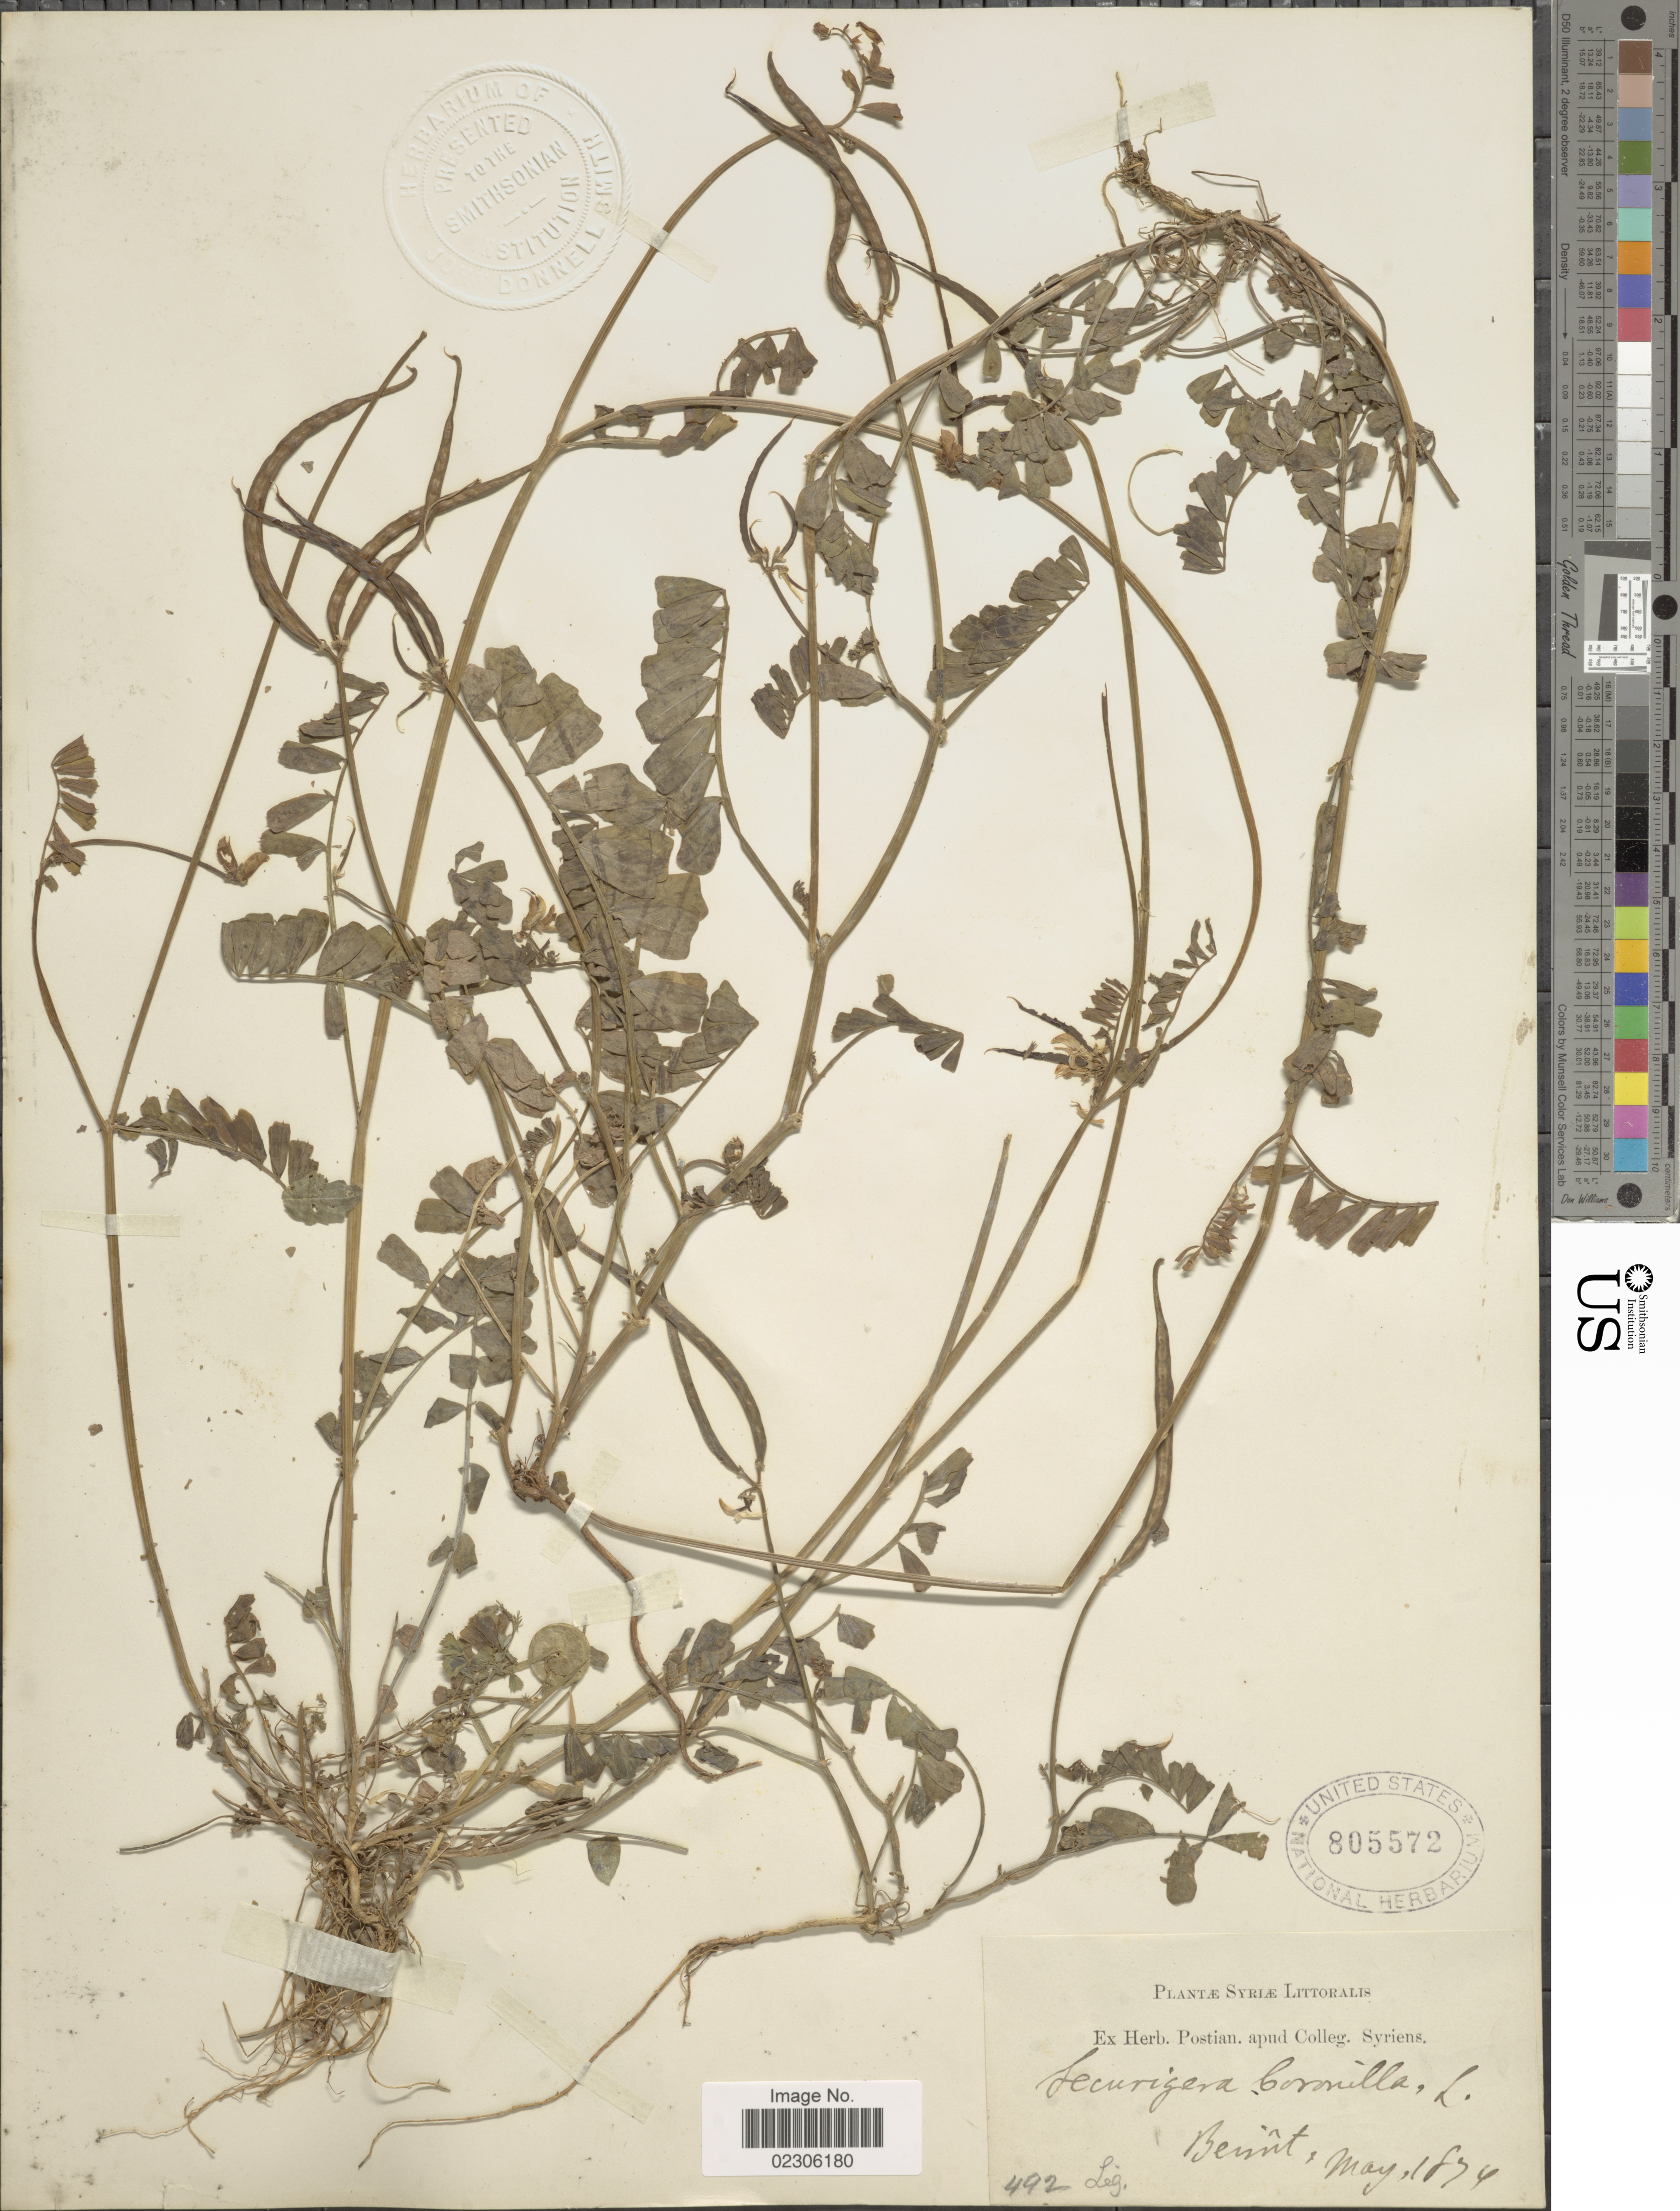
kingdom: Plantae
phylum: Tracheophyta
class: Magnoliopsida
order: Fabales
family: Fabaceae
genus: Securigera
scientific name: Securigera coronilla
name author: DC.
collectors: ex herb. Postian. apud Colleg. Syriens. Protest. USE "Fannie P. A. Shepard" (10308853) AS PRIMARY COLLECTOR INSTEAD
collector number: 492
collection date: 1874-05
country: Syria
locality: Syriae Littiralis, Bennt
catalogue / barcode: US 805572